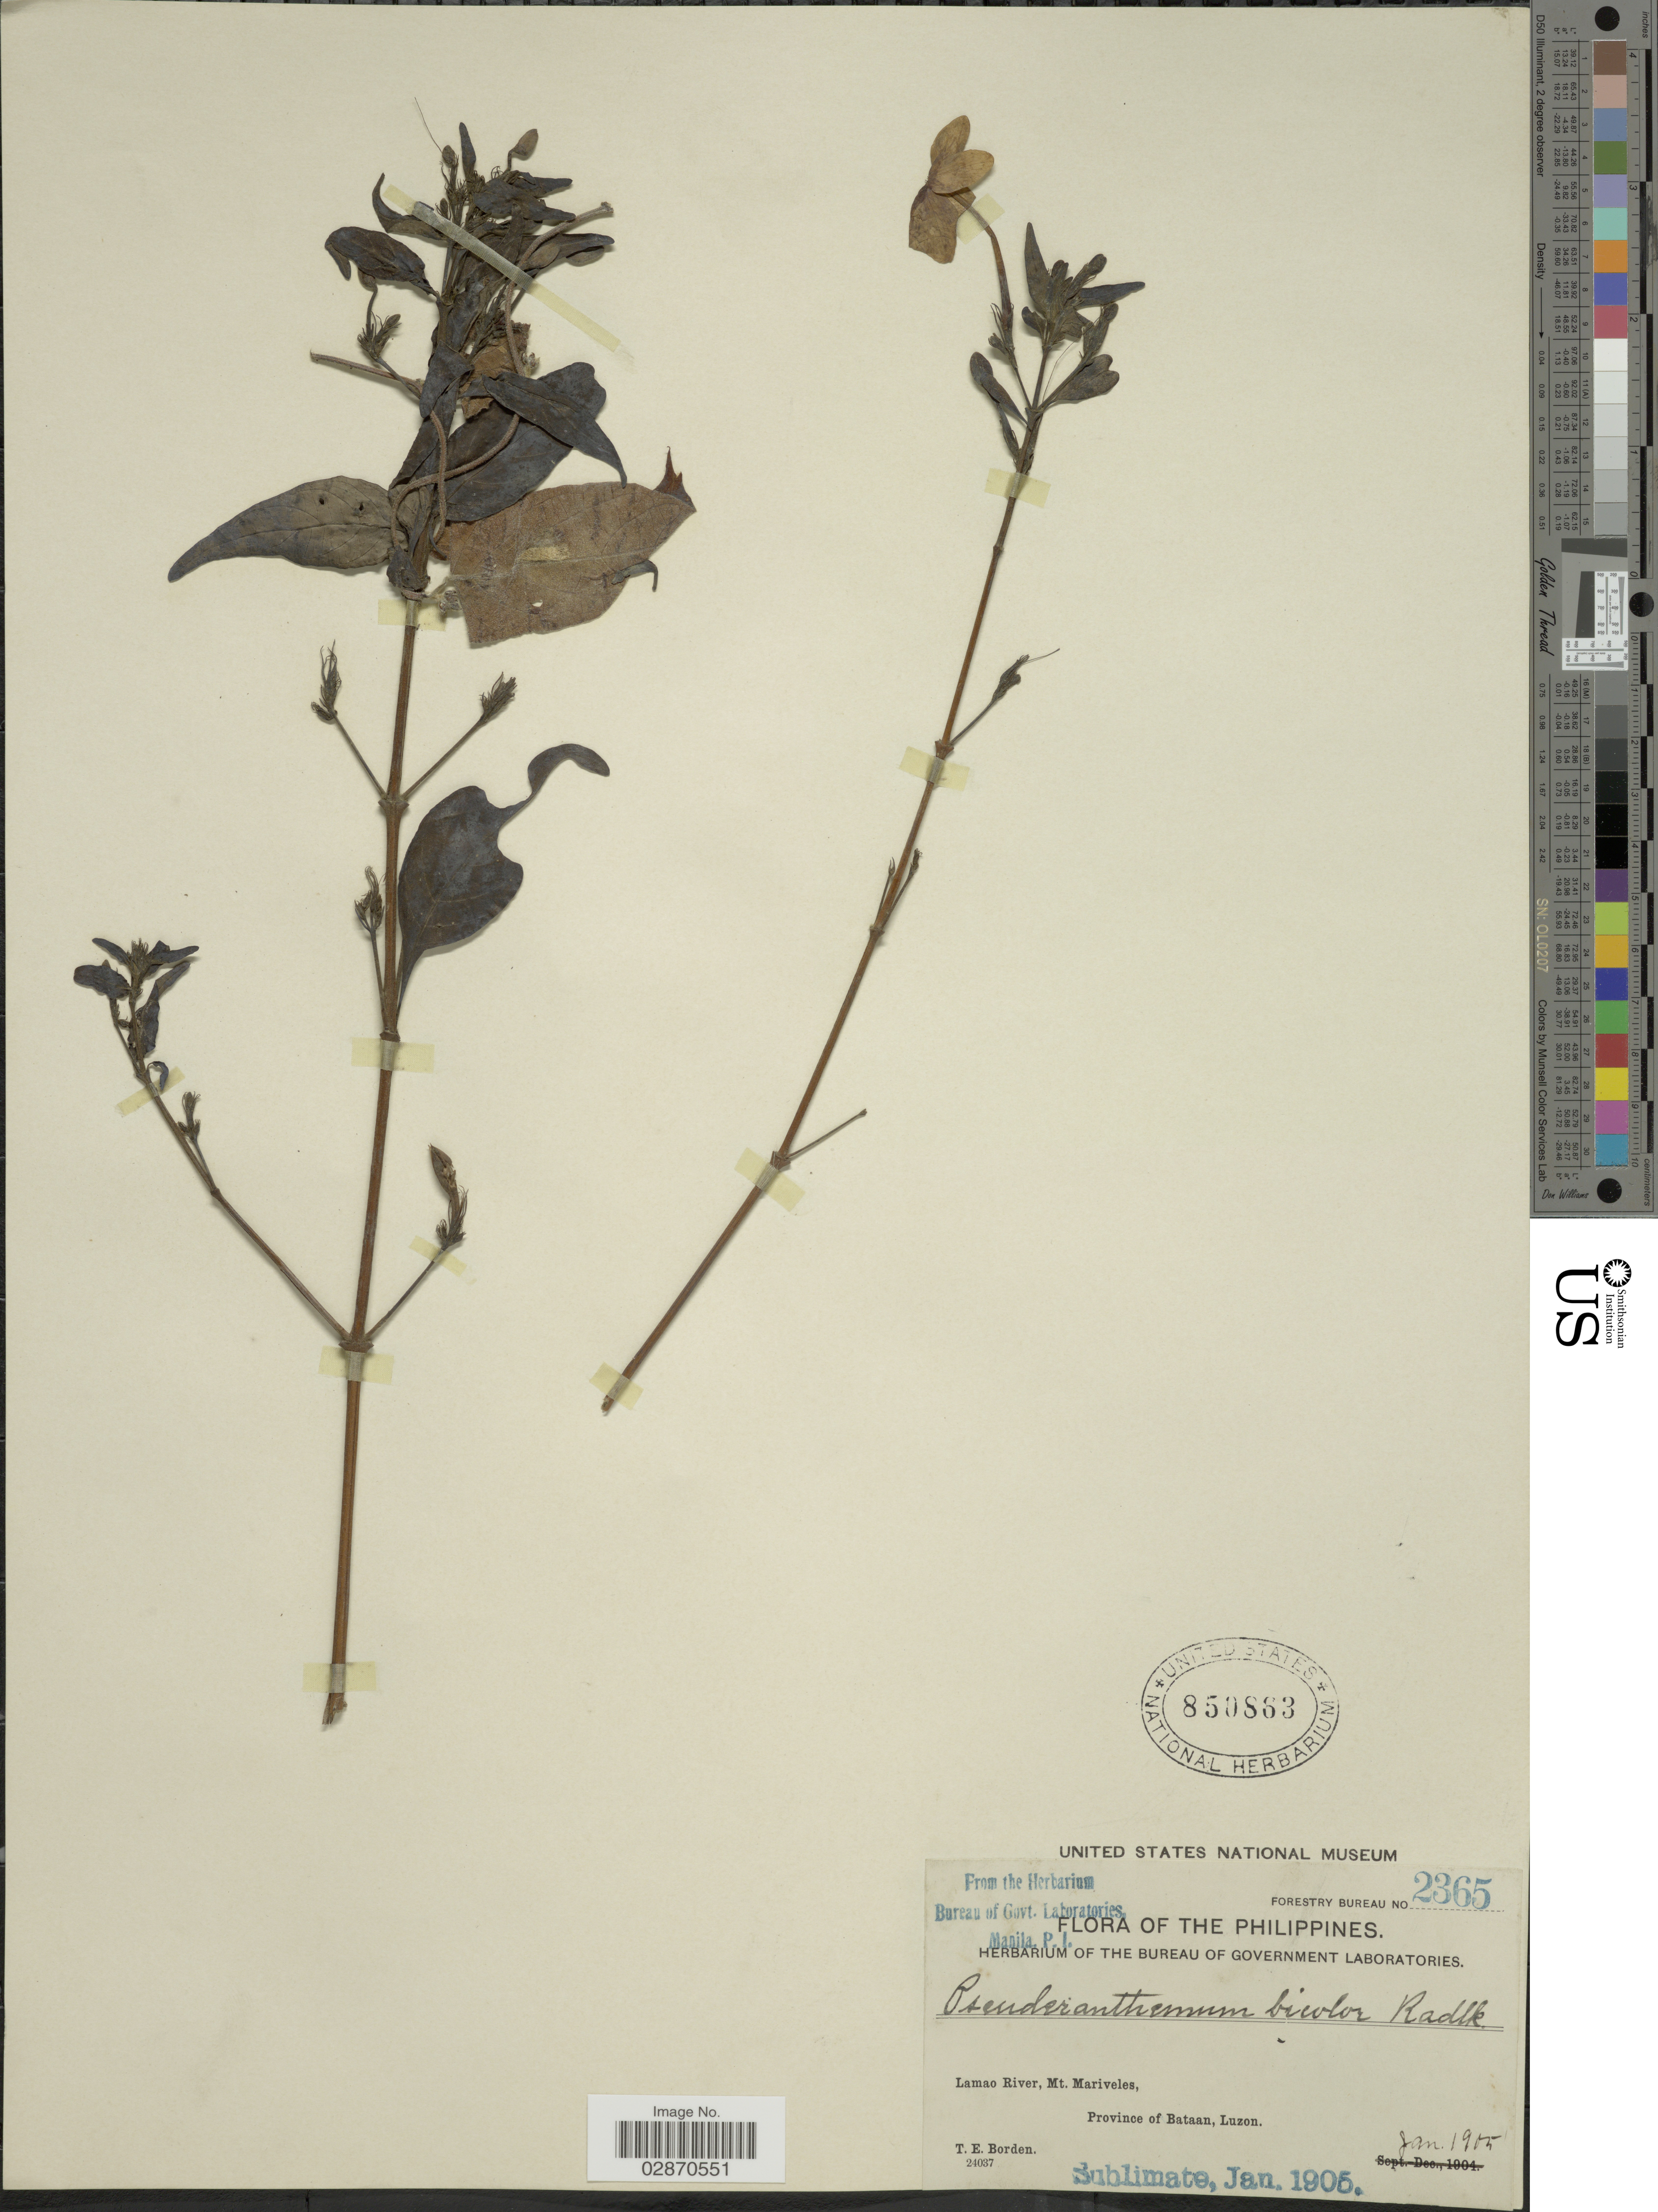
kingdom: Plantae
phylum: Tracheophyta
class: Magnoliopsida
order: Lamiales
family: Acanthaceae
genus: Pseuderanthemum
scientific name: Pseuderanthemum pulchellum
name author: (Andrews) Merr.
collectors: T. E. Borden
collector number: Forestry Bureau 2365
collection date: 1905-01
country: Philippines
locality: Lamao River, Mt. Mariveles, Province of Bataan, Luzon.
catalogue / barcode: US 850863